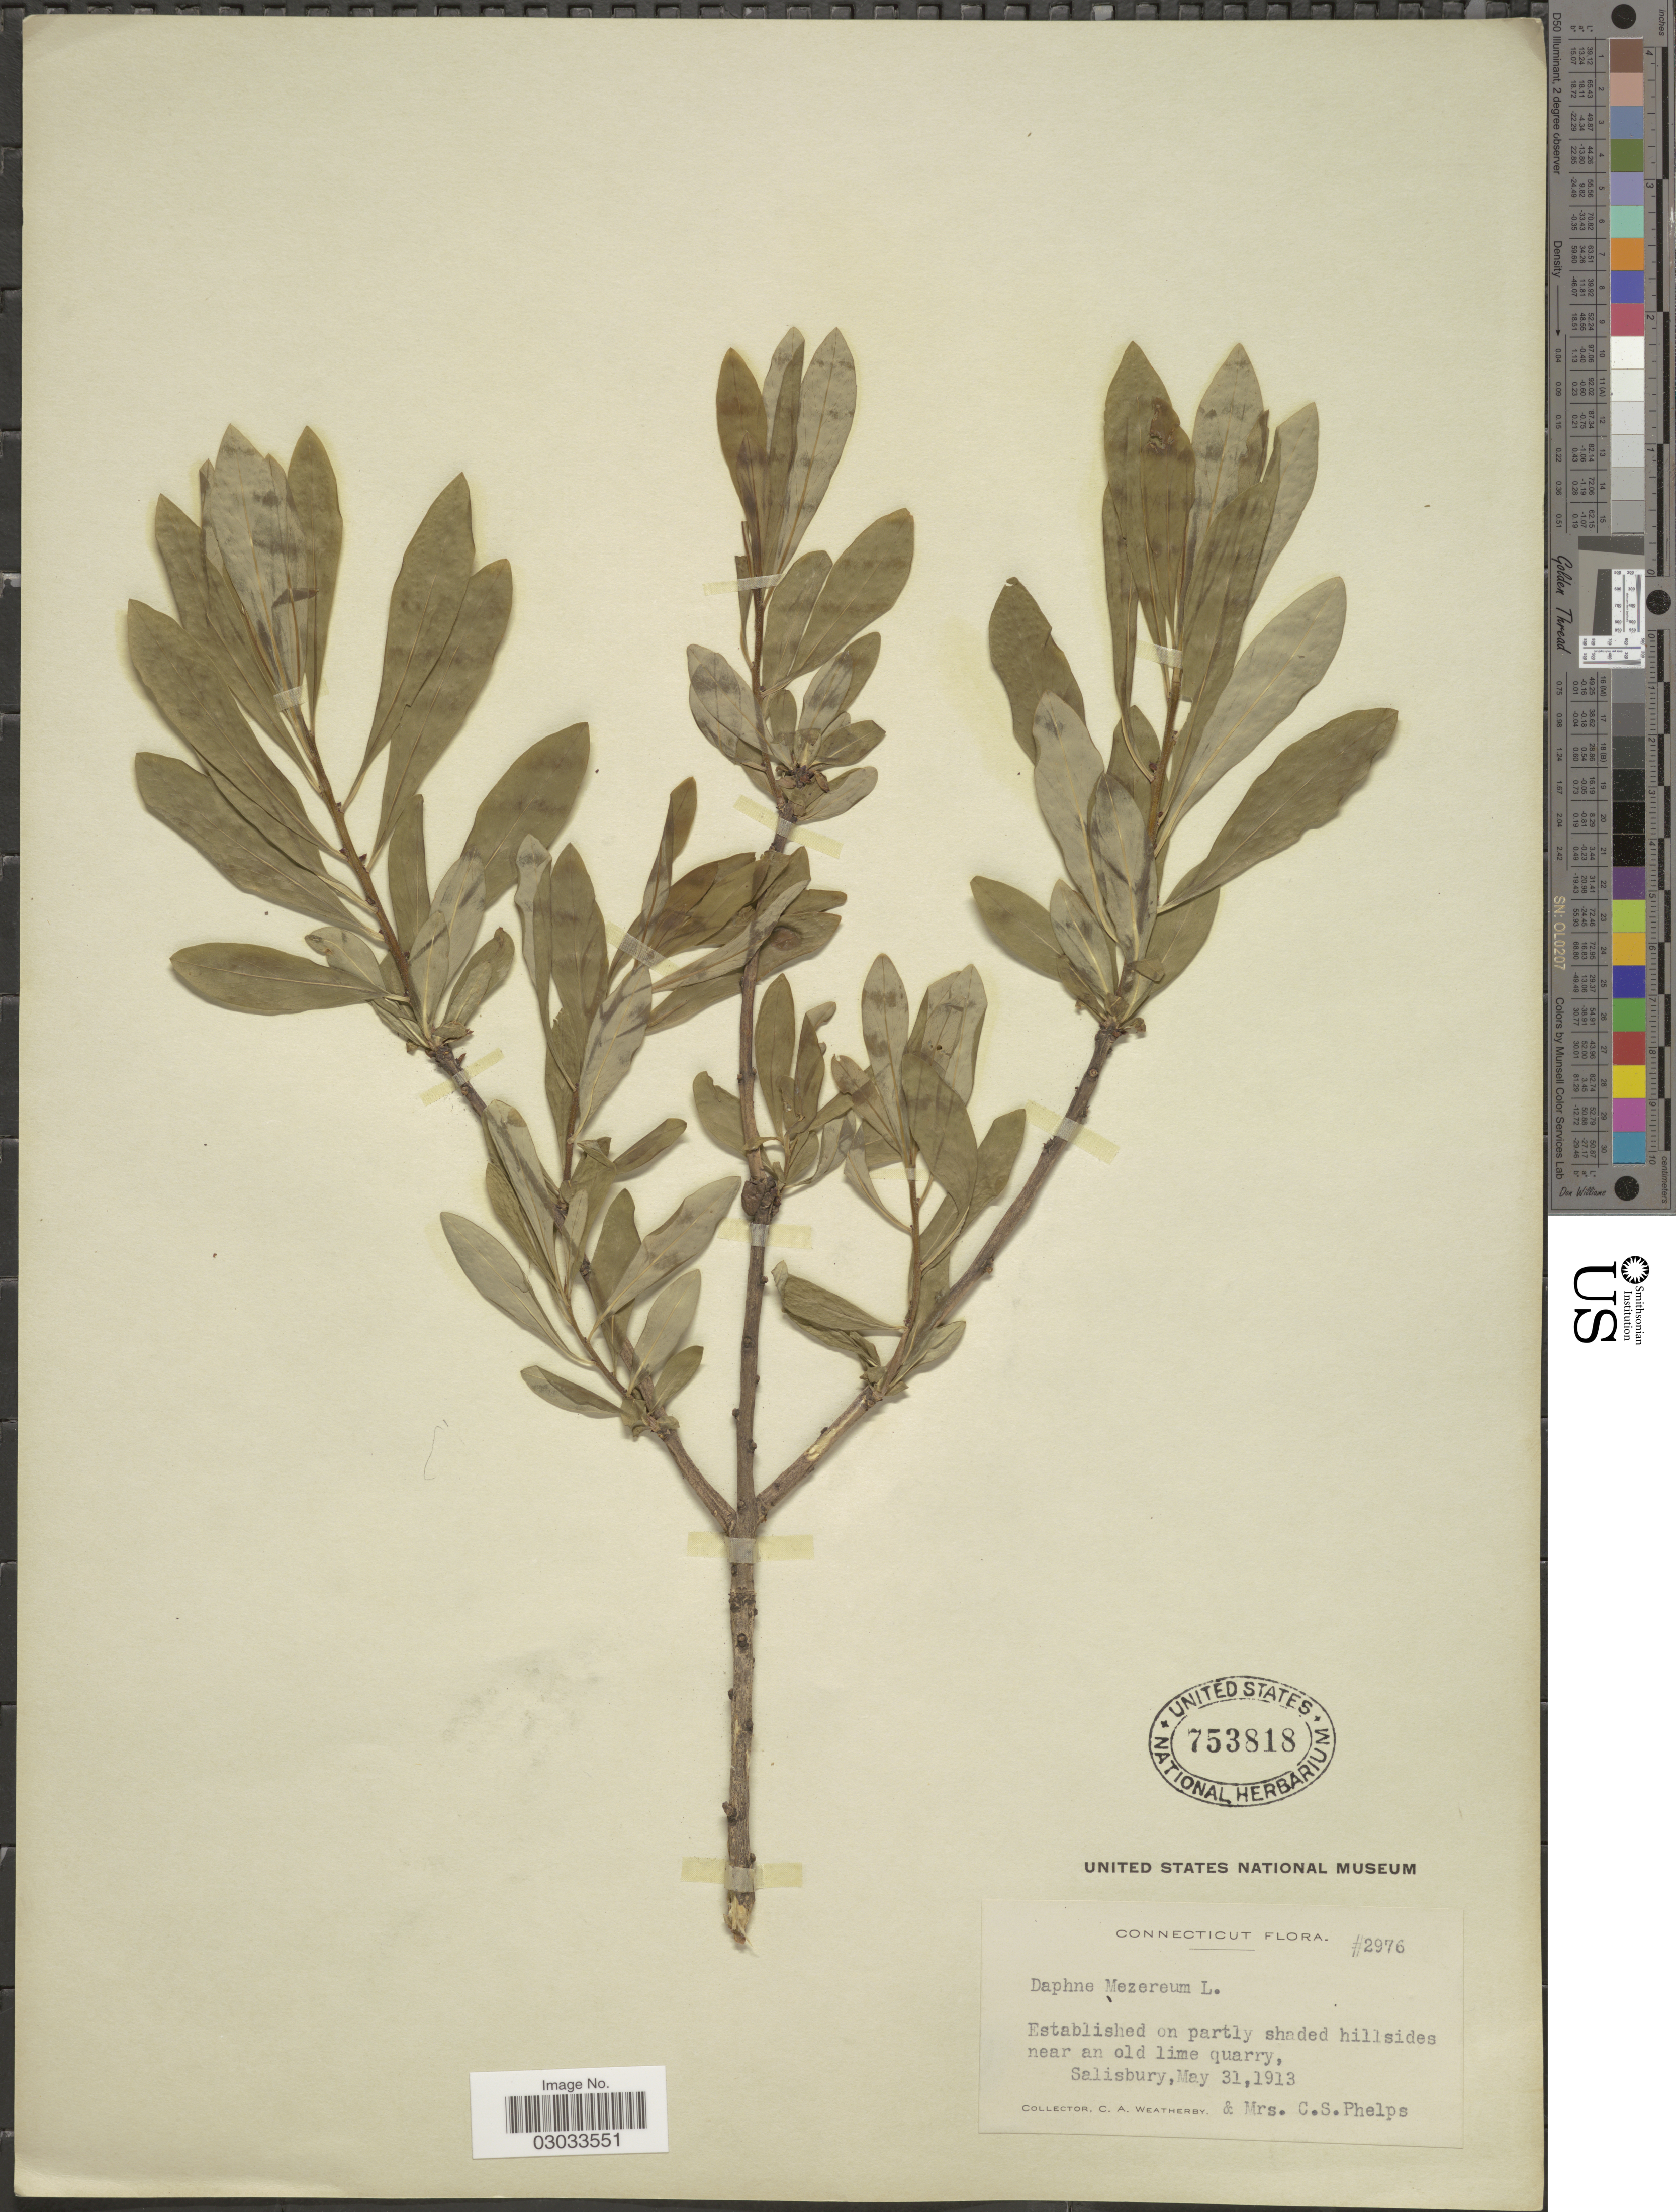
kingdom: Plantae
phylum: Tracheophyta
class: Magnoliopsida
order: Malvales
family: Thymelaeaceae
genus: Daphne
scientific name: Daphne mezereum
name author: L.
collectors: C. A. Weatherby & C. Phelps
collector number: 2976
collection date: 1913-05-31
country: United States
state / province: Connecticut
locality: Established on partly shaded hillsides near an old lime quarry, Salisbury.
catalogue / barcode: US 753818